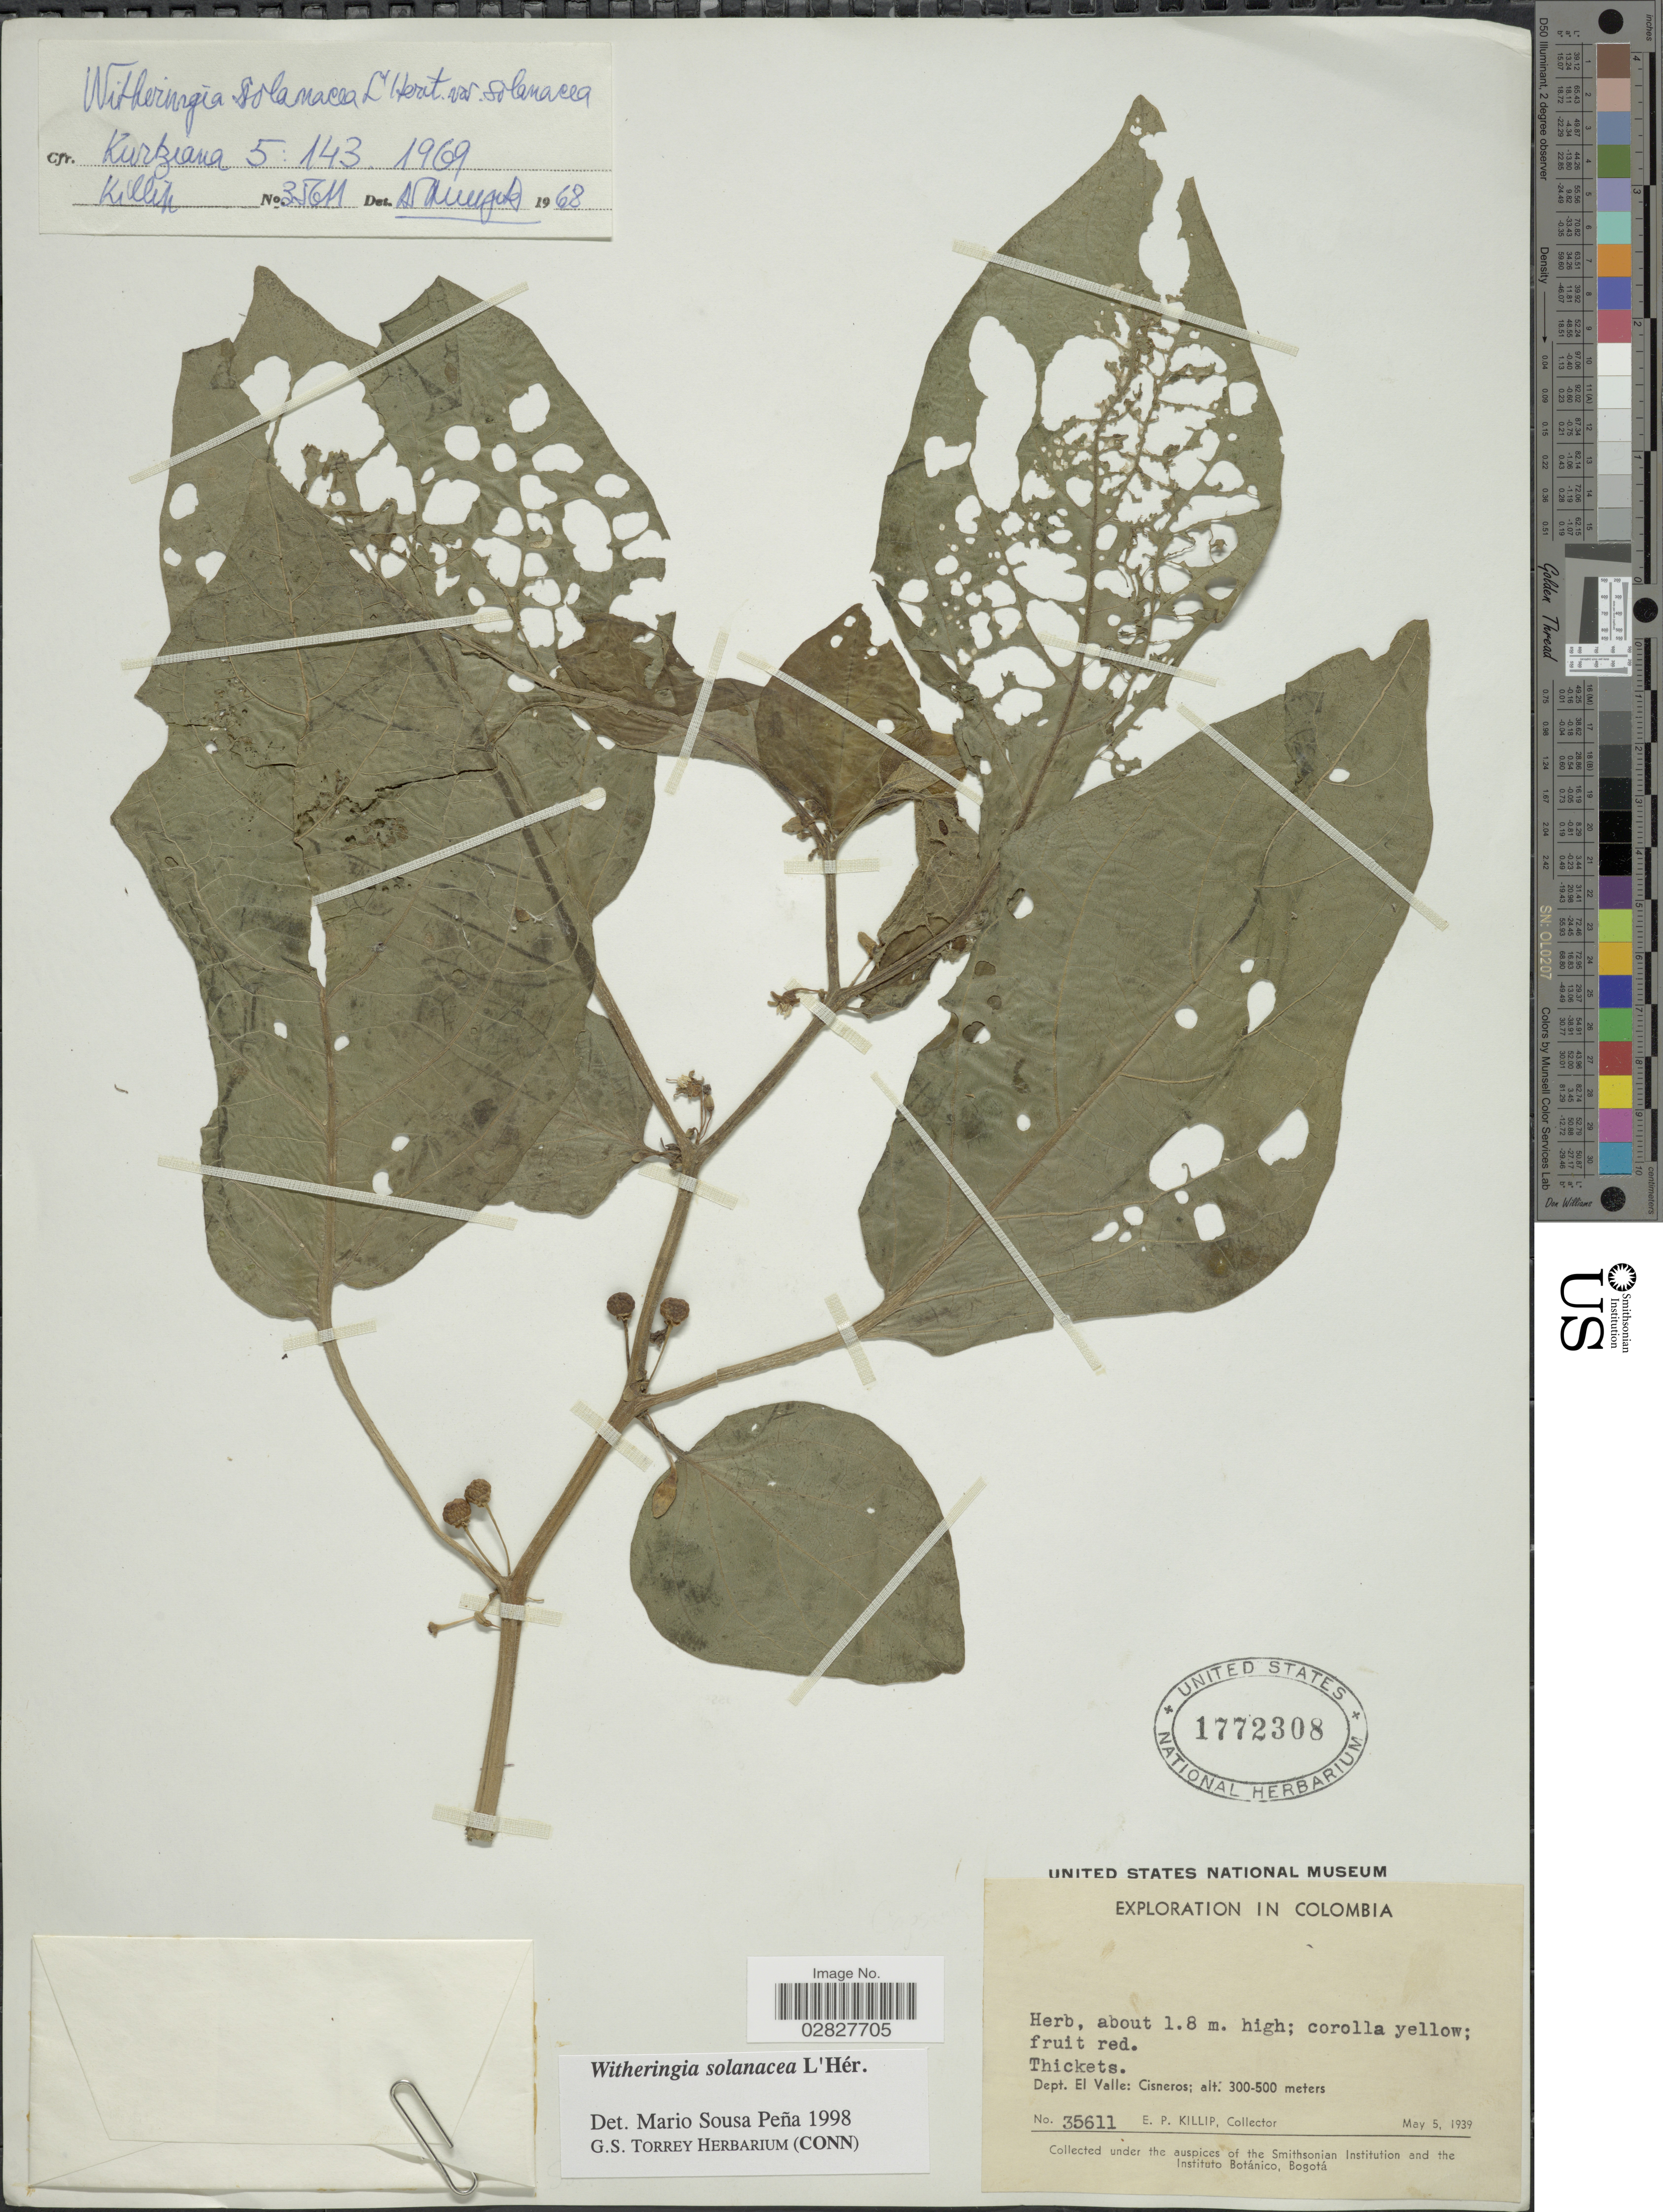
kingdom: Plantae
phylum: Tracheophyta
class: Magnoliopsida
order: Solanales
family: Solanaceae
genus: Witheringia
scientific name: Witheringia solanacea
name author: L'Hér.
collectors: E. P. Killip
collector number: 35611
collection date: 1939-05-05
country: Colombia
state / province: Valle del Cauca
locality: Dept. El Valle: Cisneros.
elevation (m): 300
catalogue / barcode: US 1772308